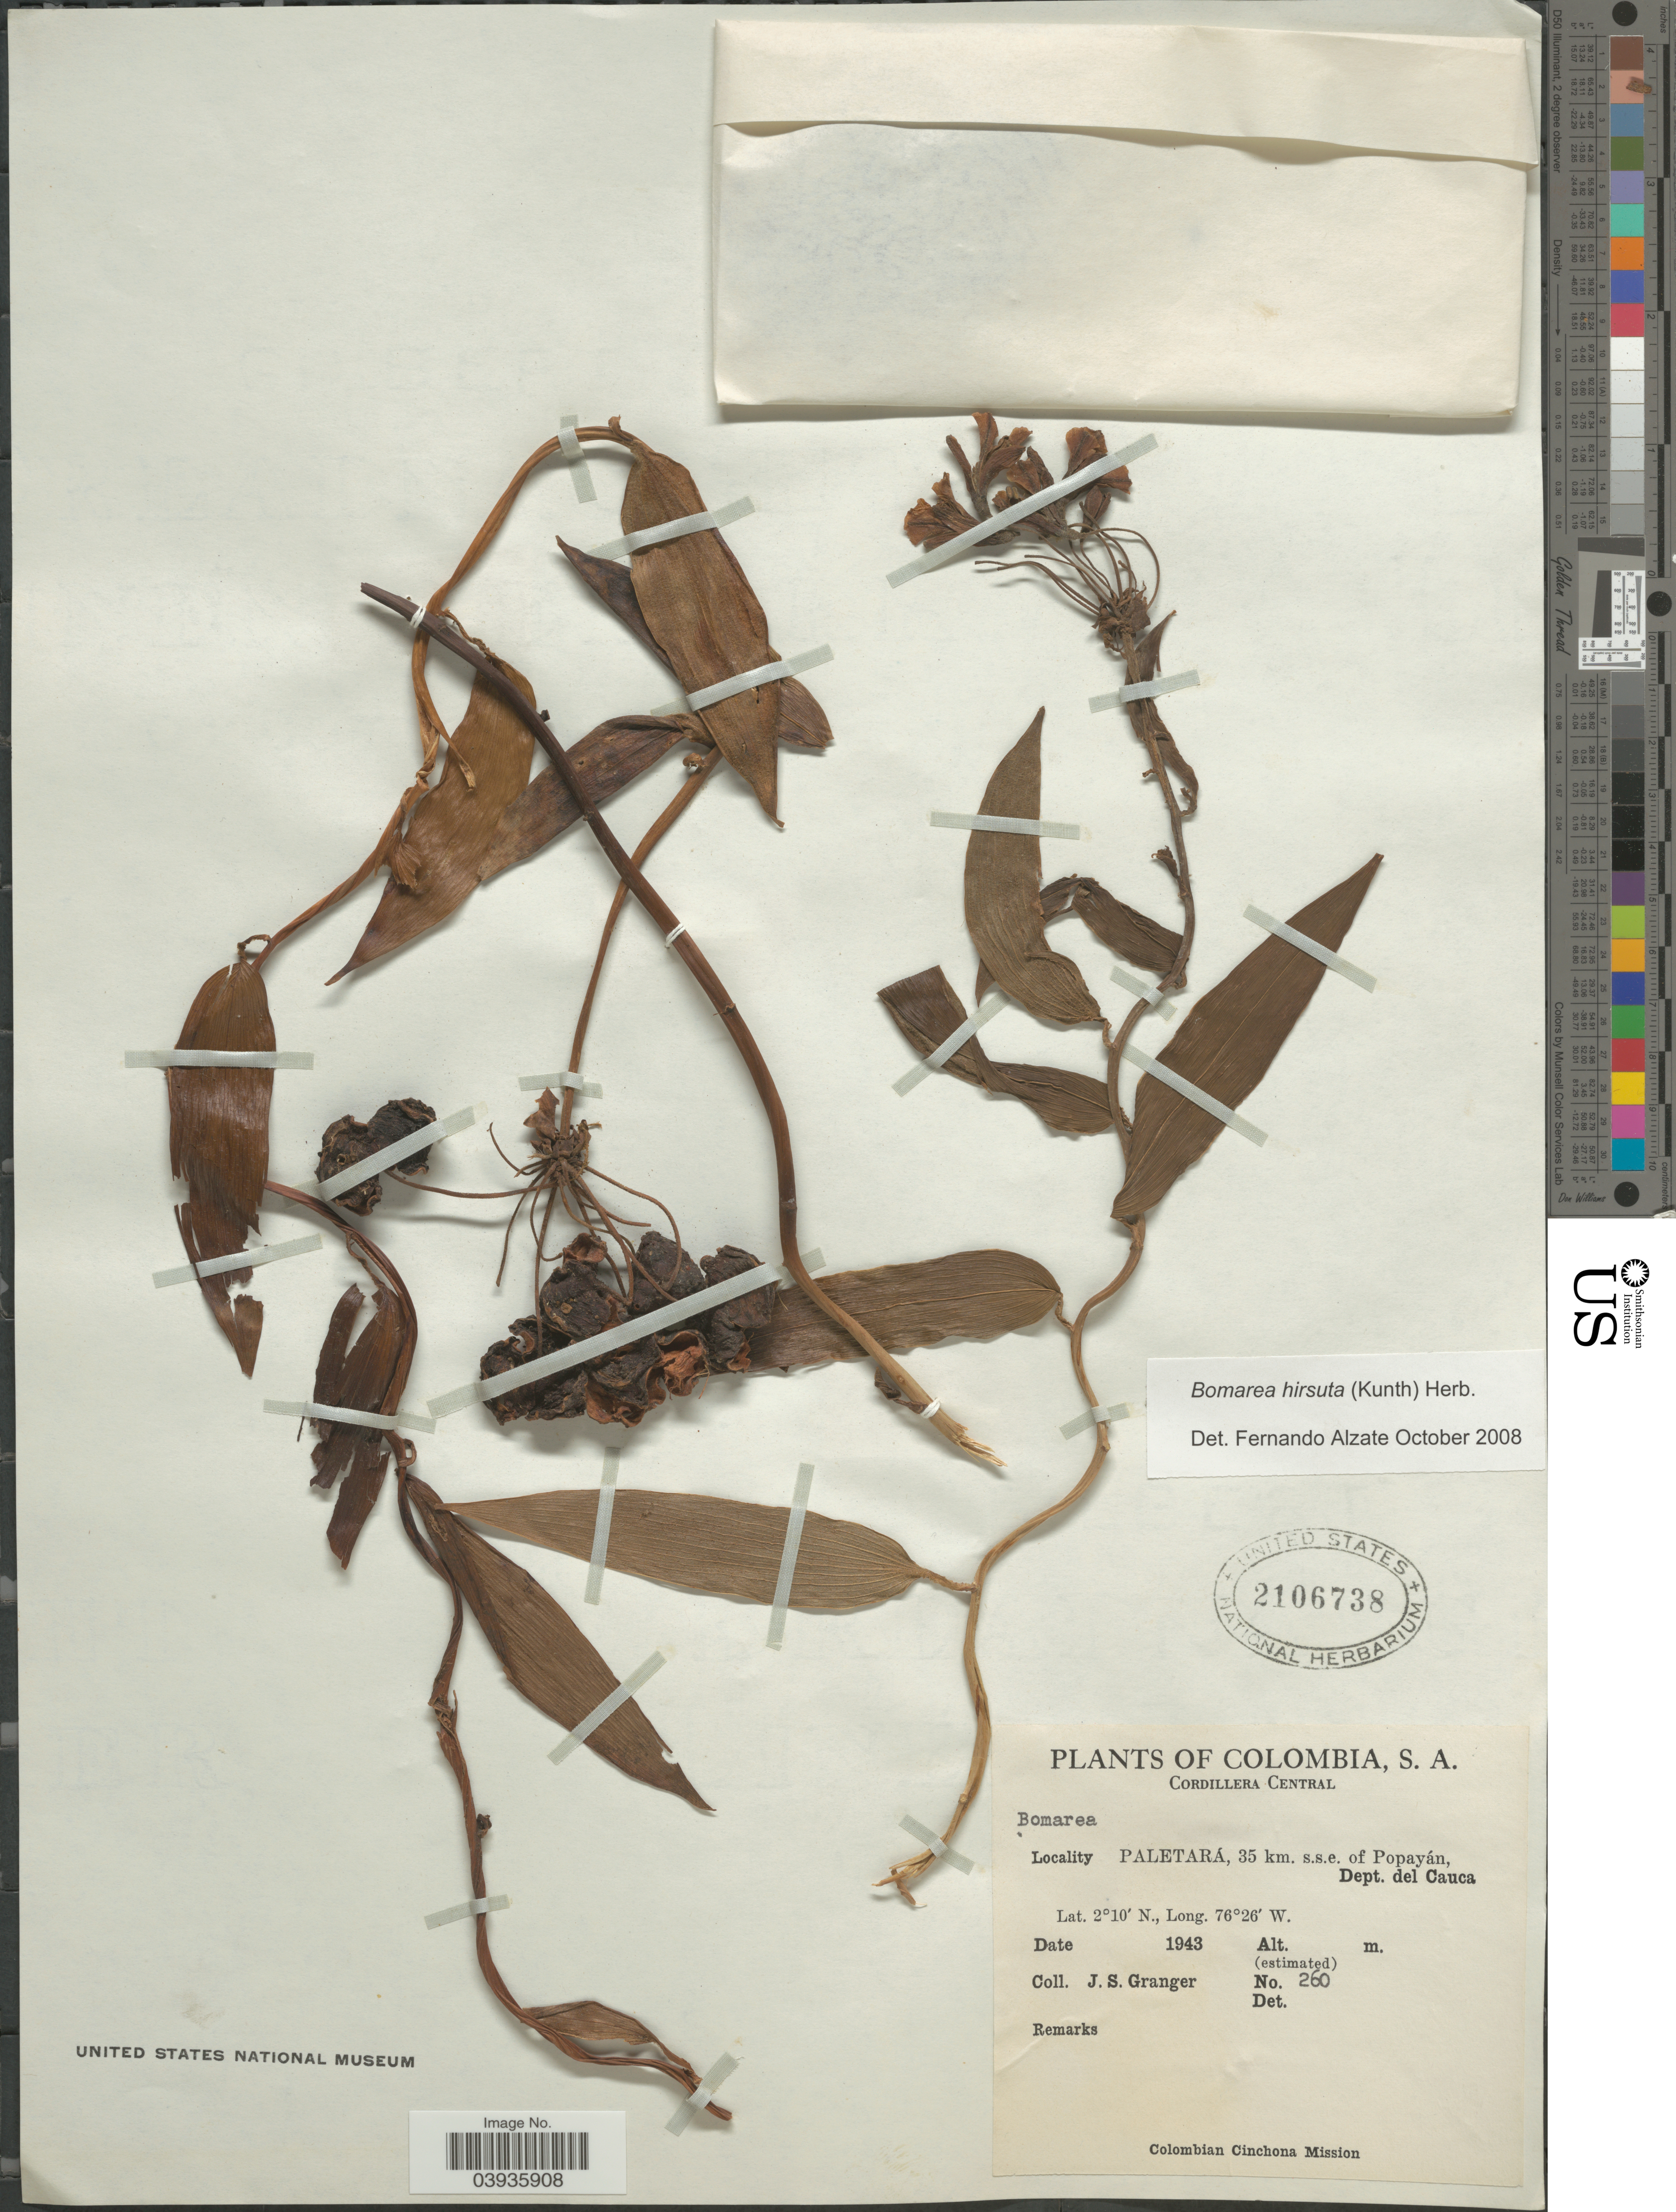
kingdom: Plantae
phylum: Tracheophyta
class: Liliopsida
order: Liliales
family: Alstroemeriaceae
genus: Bomarea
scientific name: Bomarea hirsuta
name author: (Kunth) Herb.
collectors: J. Granger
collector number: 260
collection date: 1943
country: Colombia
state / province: Cauca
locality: Cordillera Central. Paletará, 35 km. s.s.e. of Popayán, Dept. del Cauca.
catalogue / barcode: US 2106738